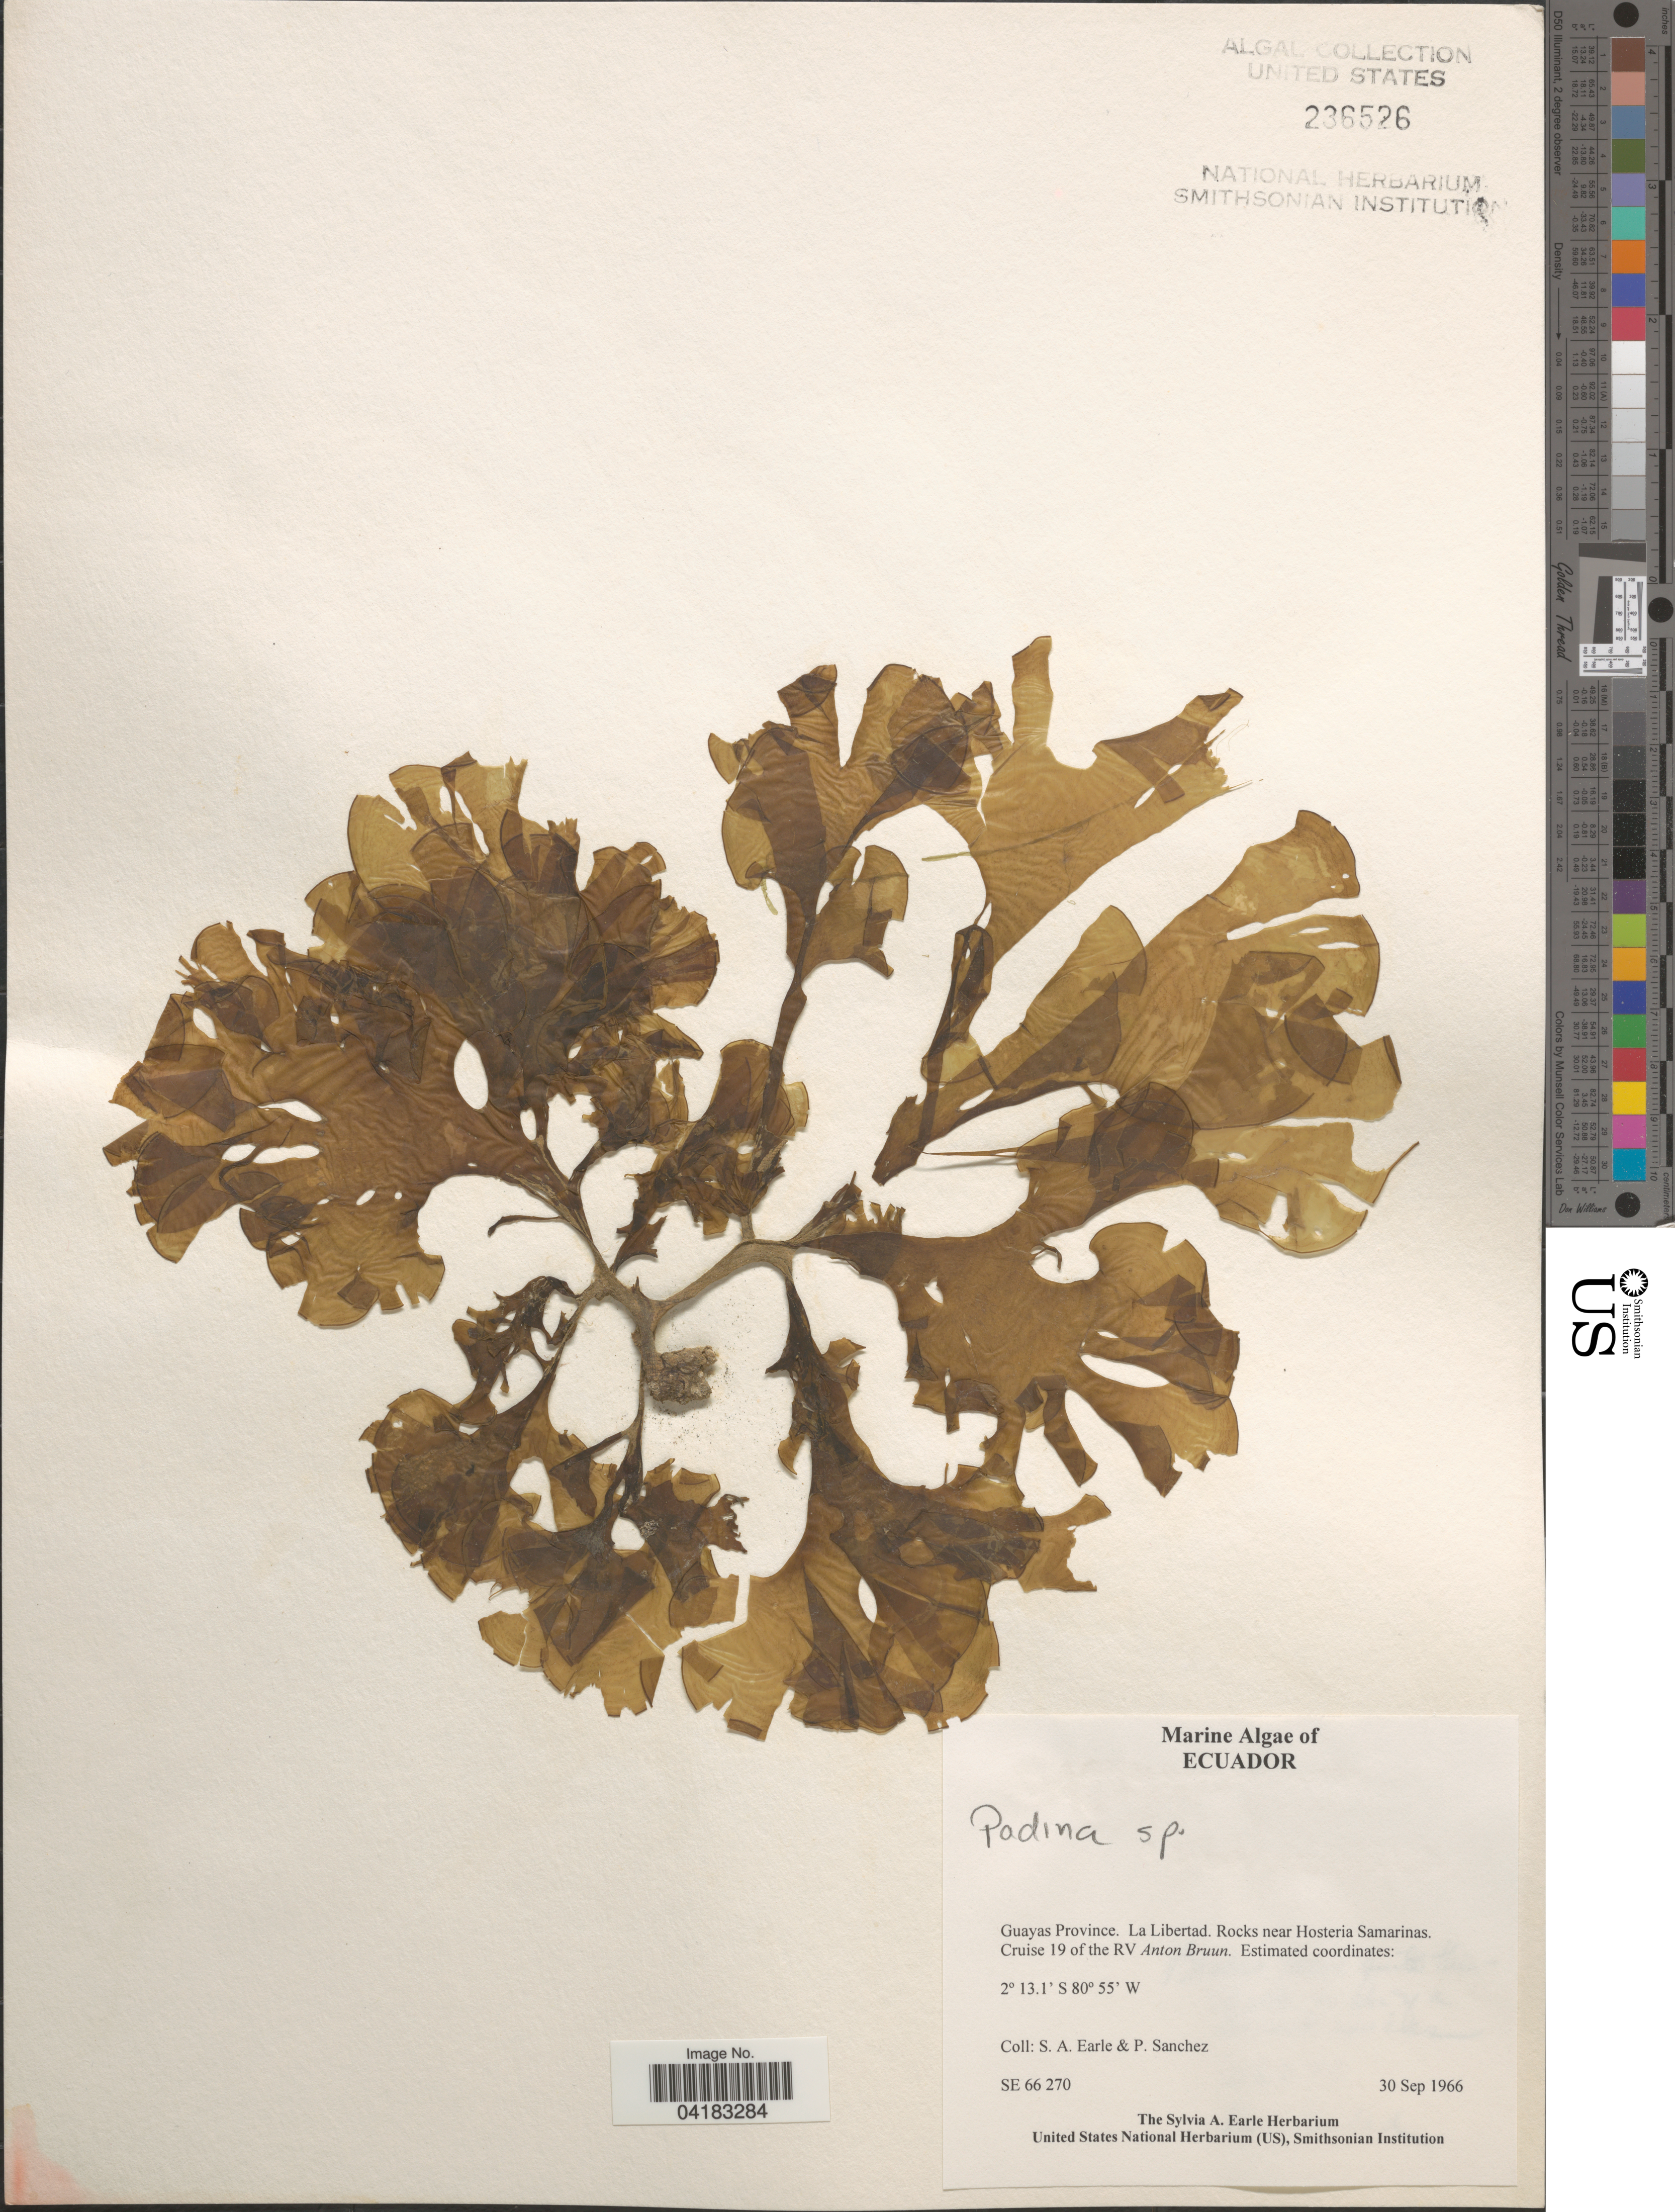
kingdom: Chromista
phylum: Ochrophyta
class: Phaeophyceae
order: Dictyotales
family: Dictyotaceae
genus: Padina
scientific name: Padina sp.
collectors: S. A. Earle & P. Sanchez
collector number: SE66270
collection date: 1966-09-30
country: Ecuador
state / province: Guayas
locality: La Libertad. Rocks near Hosteria Samarinas. Cruise 19 of the RV Anton Bruun.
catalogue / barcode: US 236526